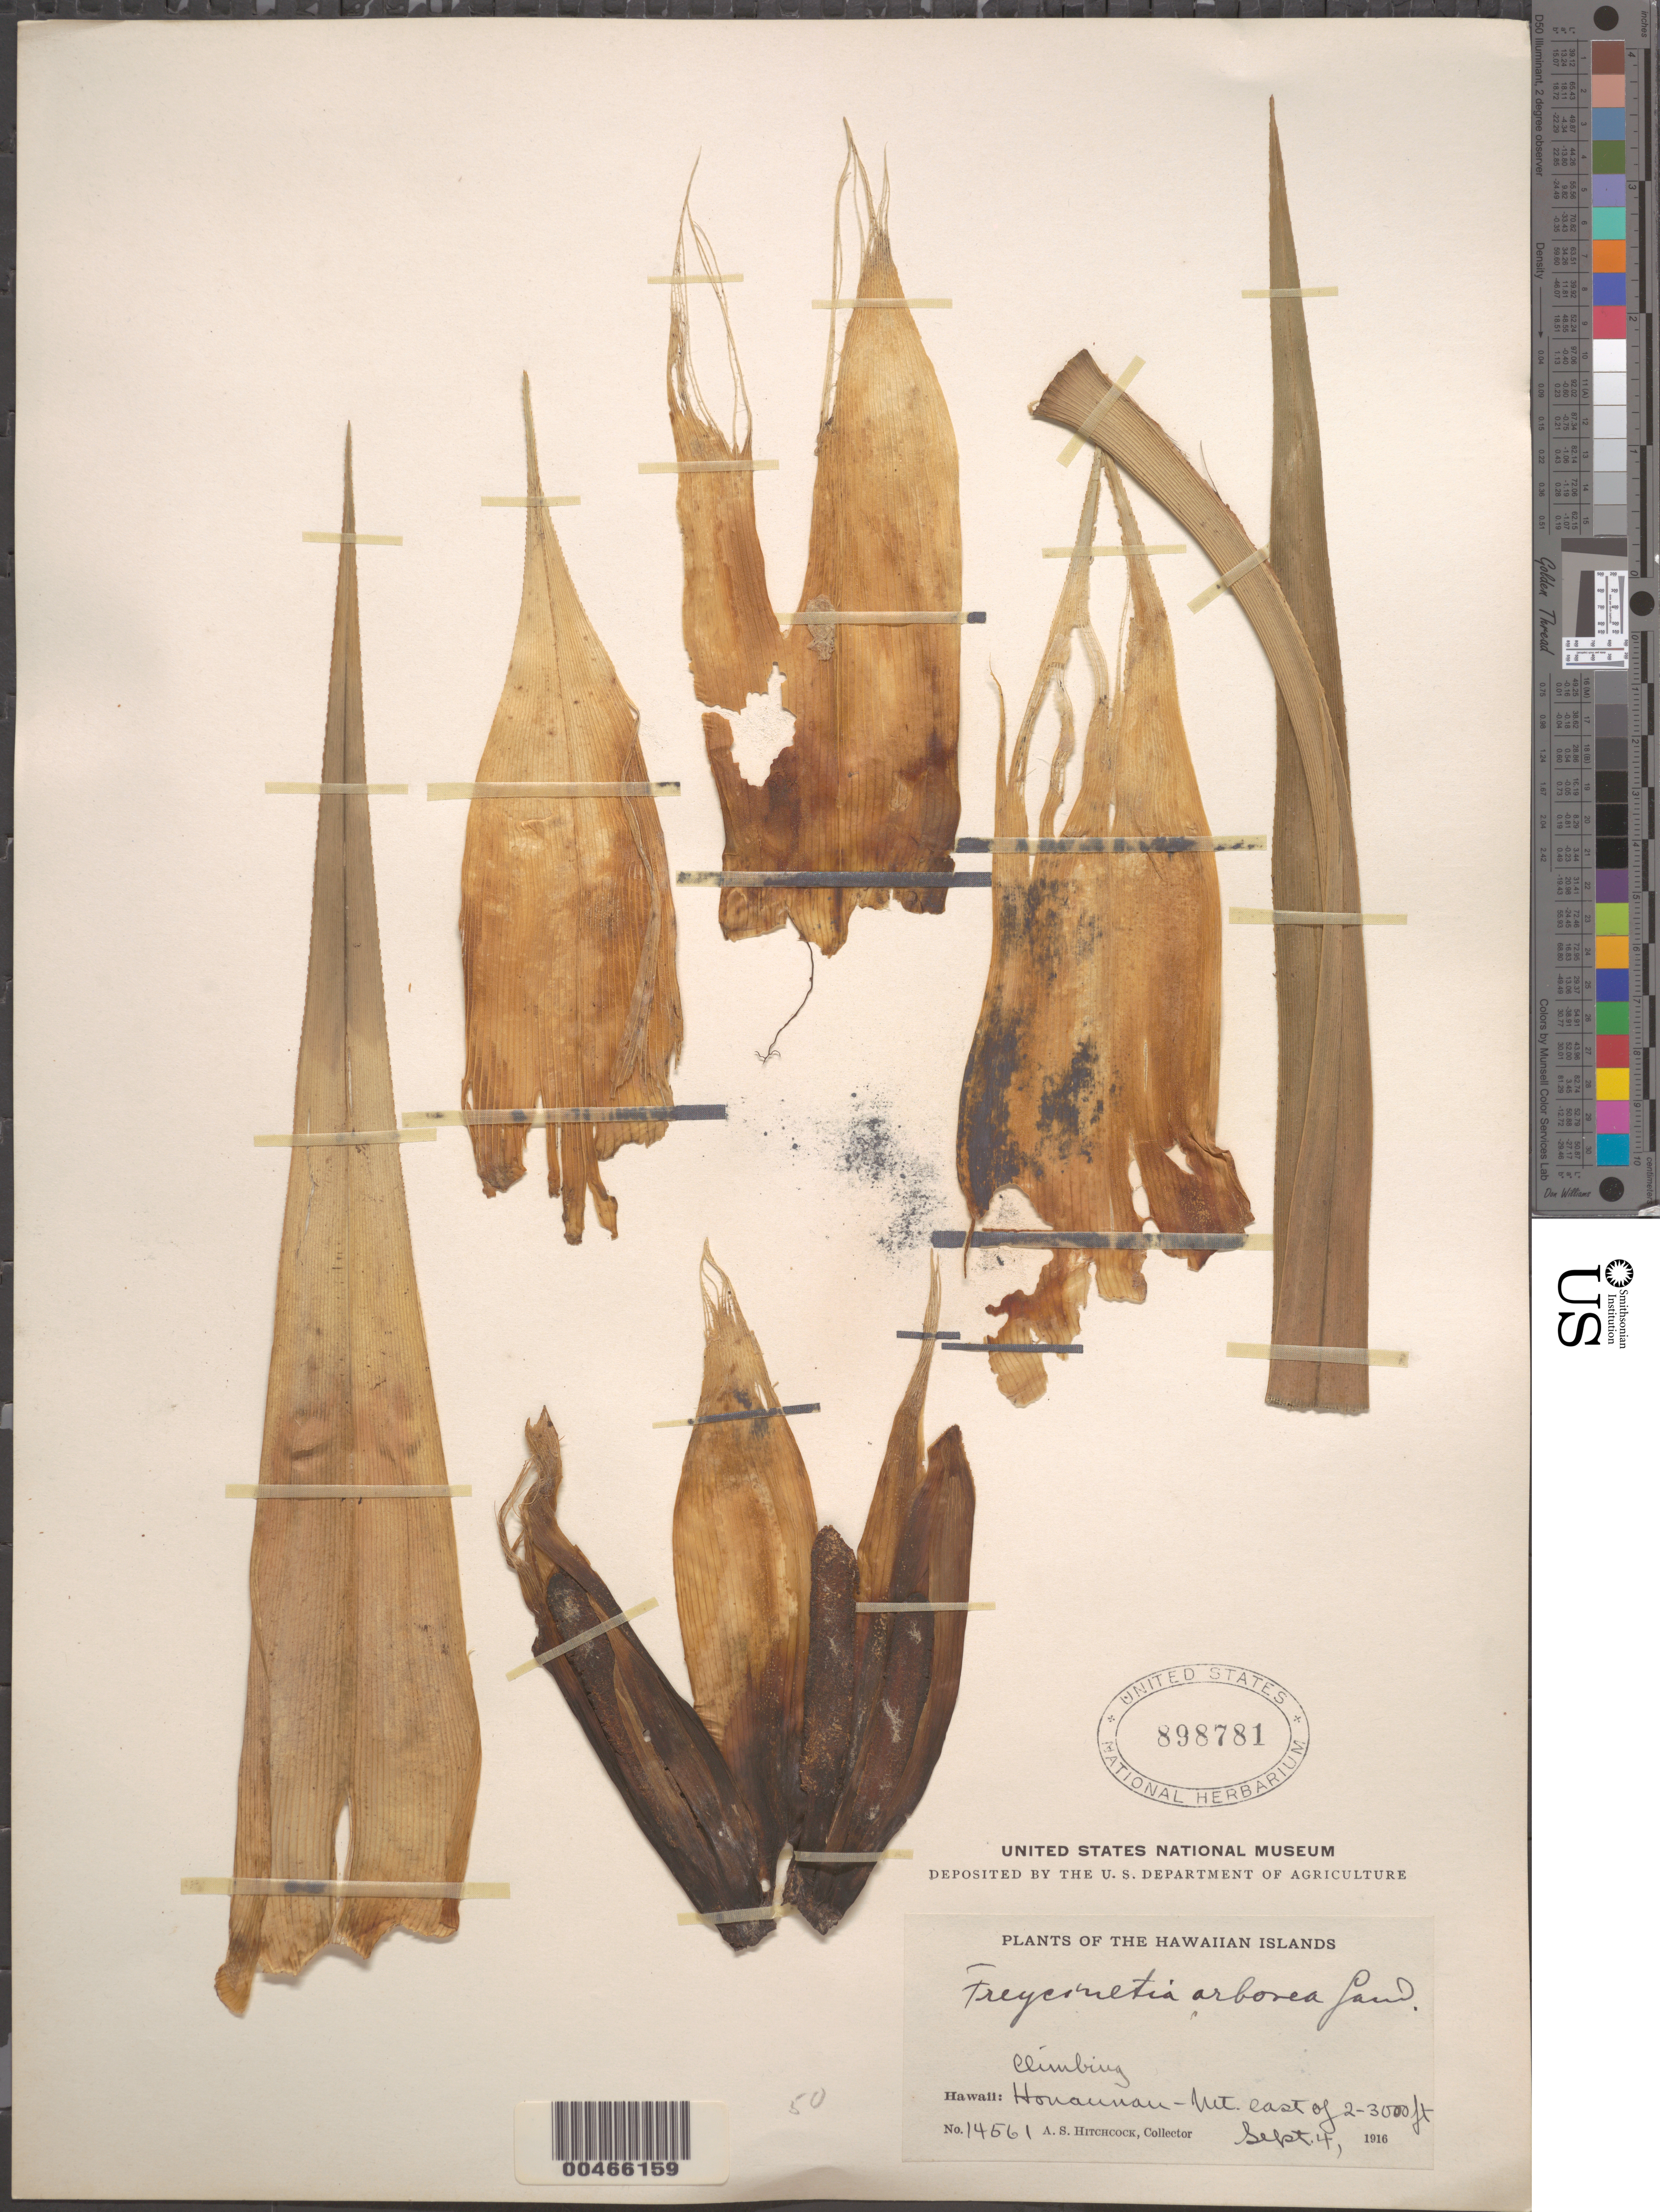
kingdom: Plantae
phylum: Tracheophyta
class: Liliopsida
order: Pandanales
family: Pandanaceae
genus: Freycinetia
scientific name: Freycinetia arborea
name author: Gaudich.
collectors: A. S. Hitchcock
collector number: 14561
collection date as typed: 4 Sep 1916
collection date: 1916-09-04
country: United States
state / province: Hawaii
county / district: Hawaii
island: Hawaii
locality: Honaunau-Mt. E of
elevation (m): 610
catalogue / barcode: US 898781